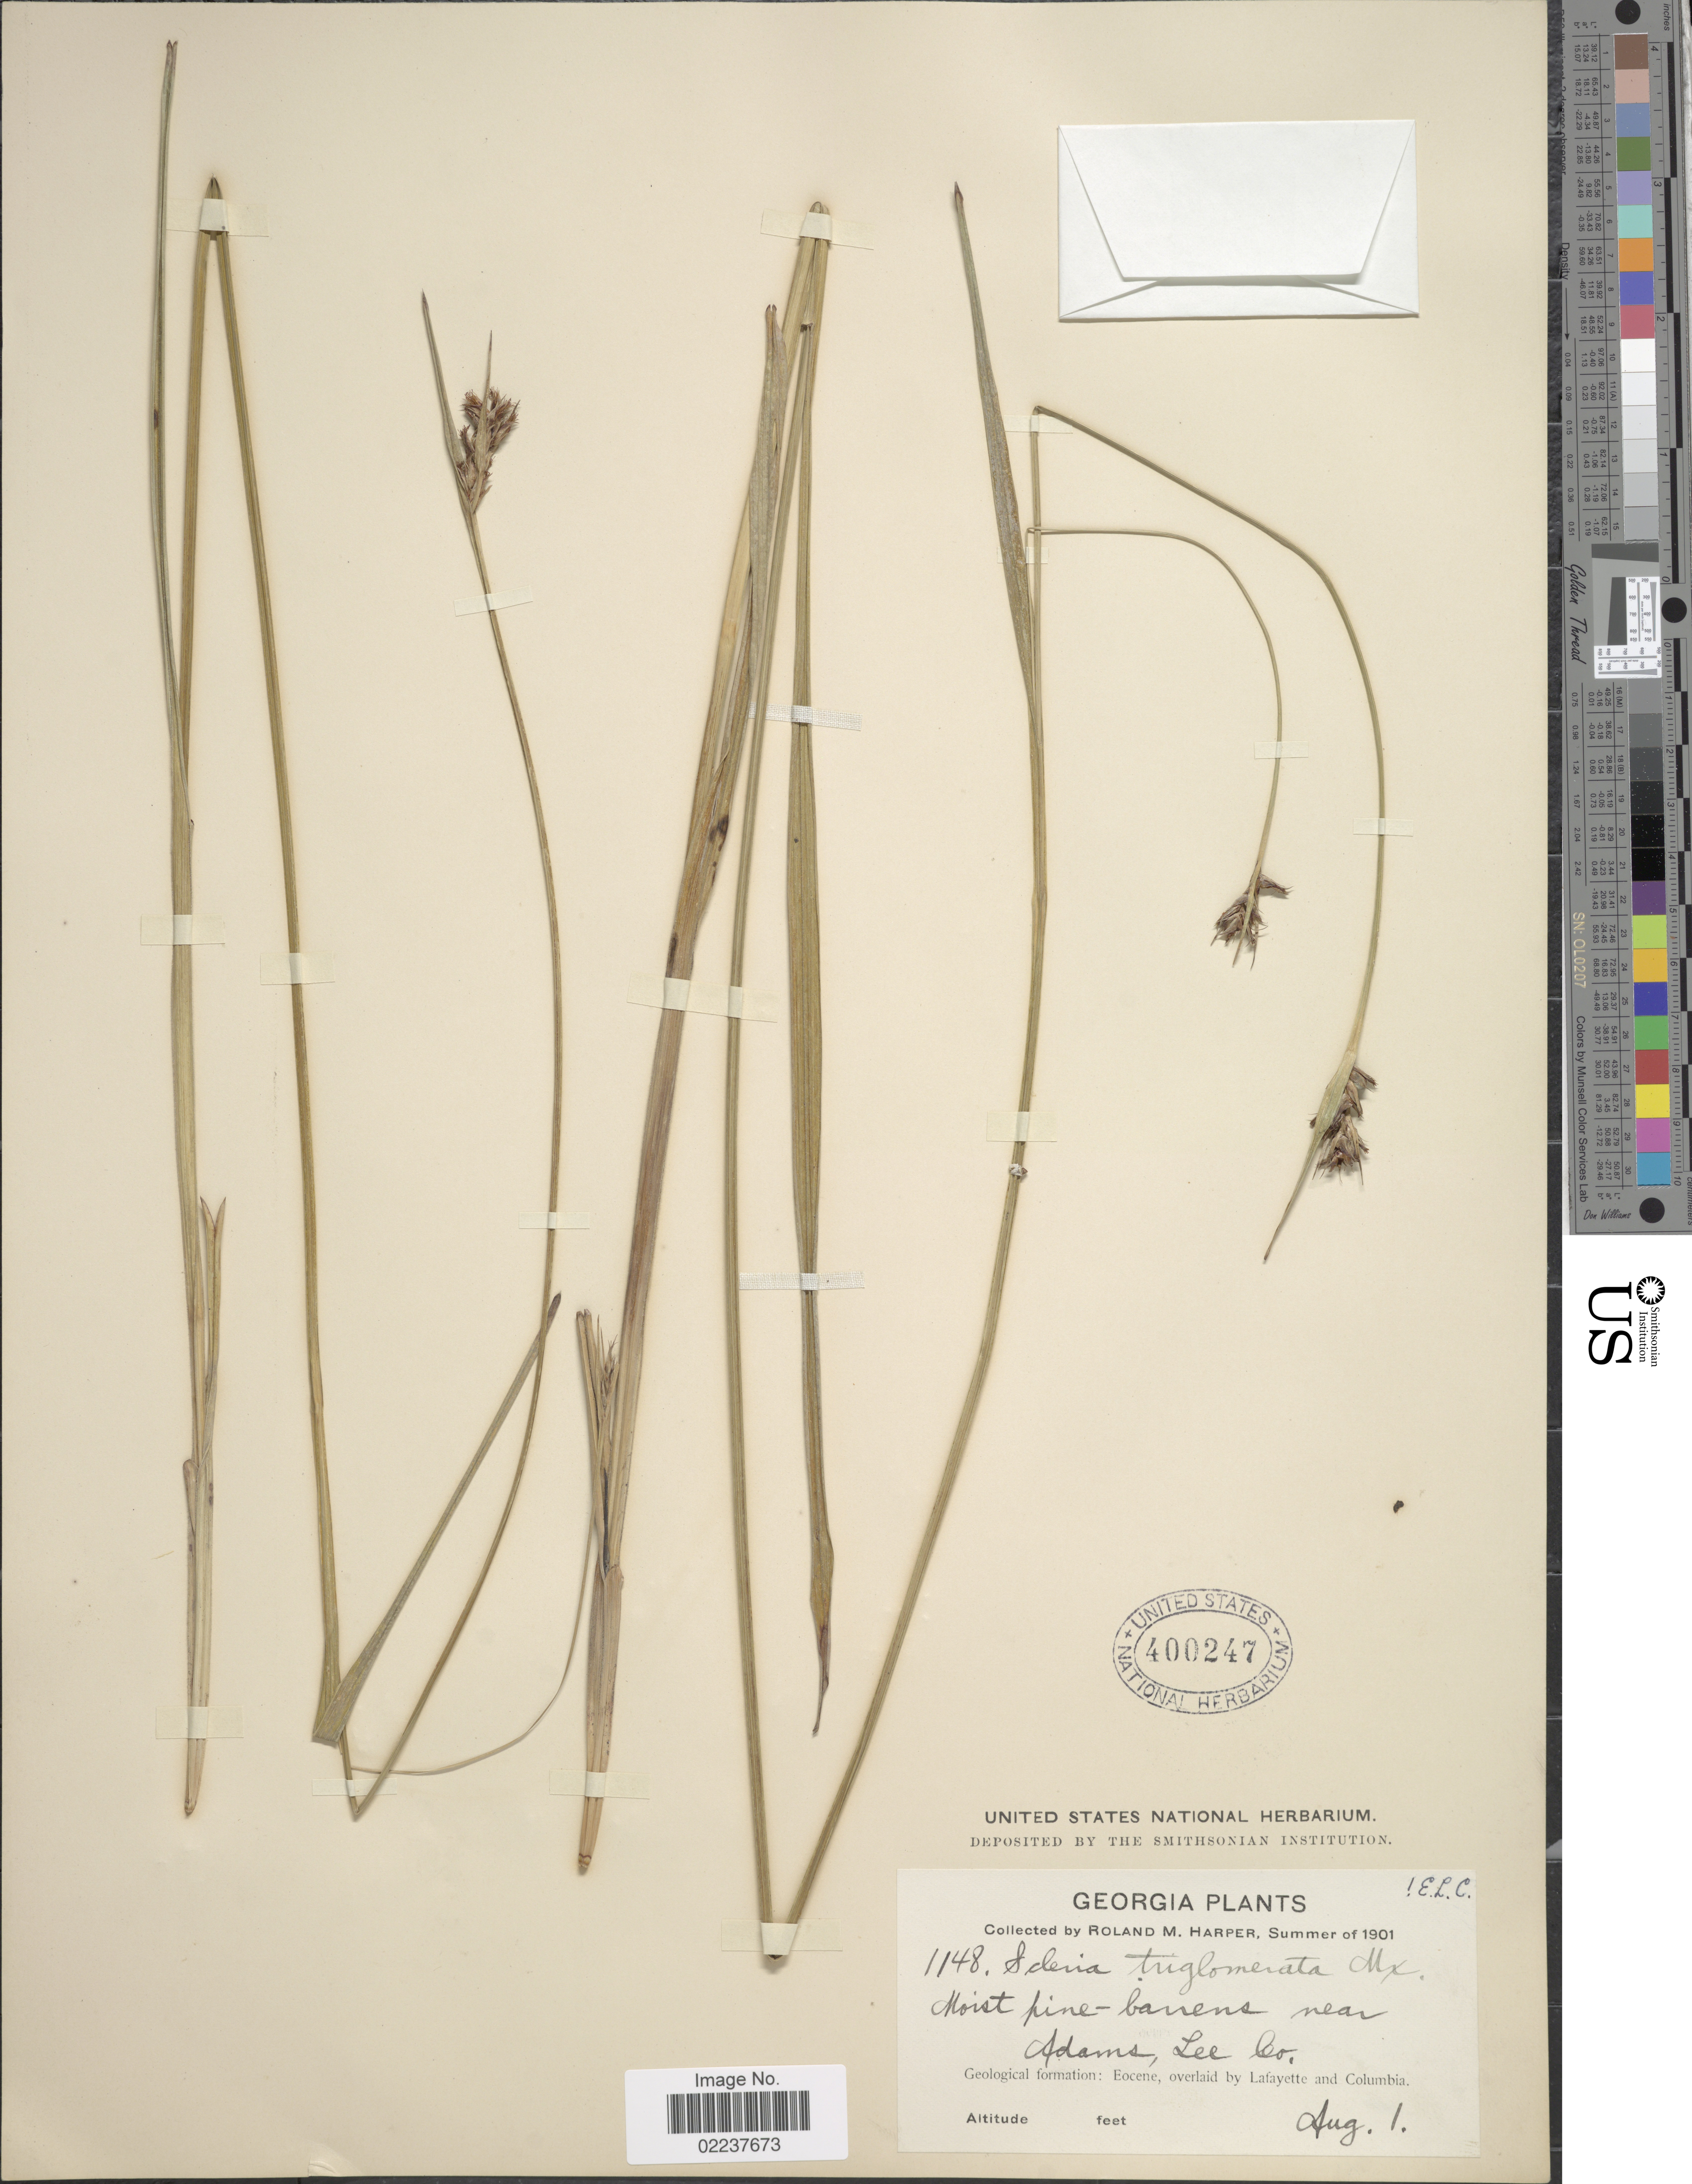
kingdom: Plantae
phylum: Tracheophyta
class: Liliopsida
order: Poales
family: Cyperaceae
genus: Scleria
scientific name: Scleria triglomerata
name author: Michx.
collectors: R. M. Harper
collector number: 1148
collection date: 1901-08-01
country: United States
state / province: Georgia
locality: Adams, Lee Co.,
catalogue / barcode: US 400247